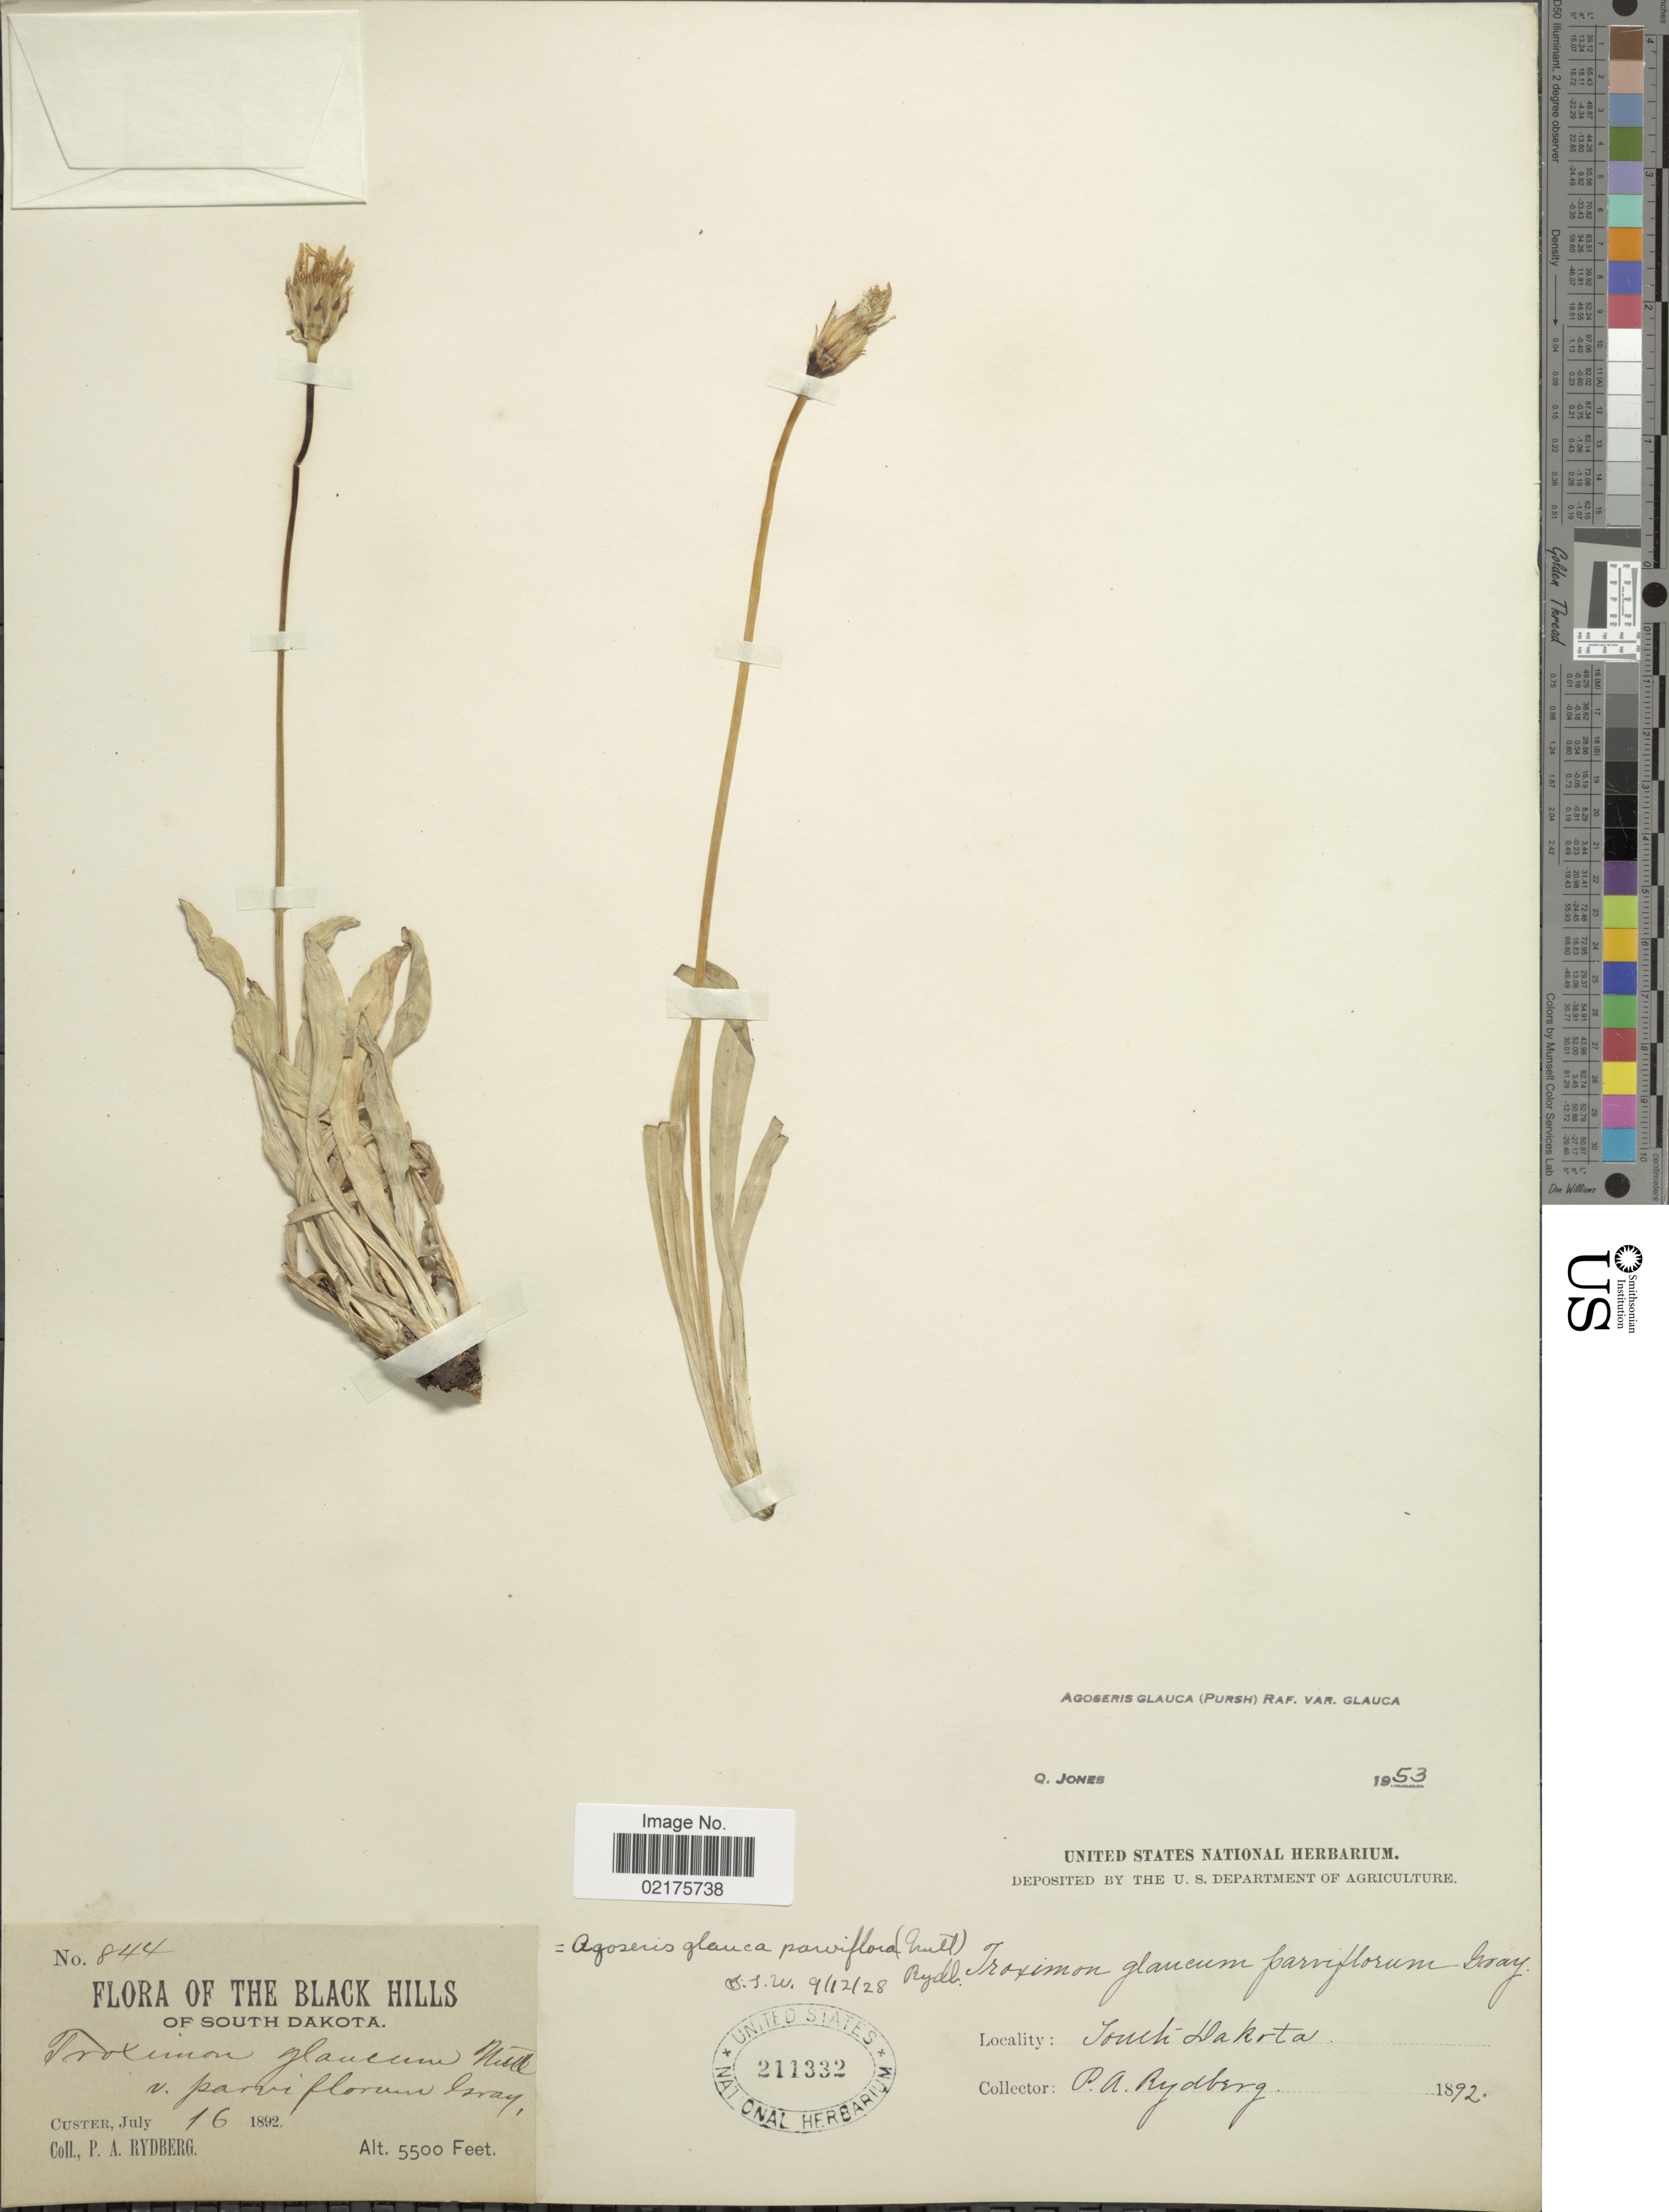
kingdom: Plantae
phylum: Tracheophyta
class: Magnoliopsida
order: Asterales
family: Asteraceae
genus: Agoseris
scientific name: Agoseris glauca var. glauca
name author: (Pursh) Raf.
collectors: P. A. Rydberg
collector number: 844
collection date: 1892-07-16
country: United States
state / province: South Dakota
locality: The Black Hills, Custer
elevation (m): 1676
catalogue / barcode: US 211332